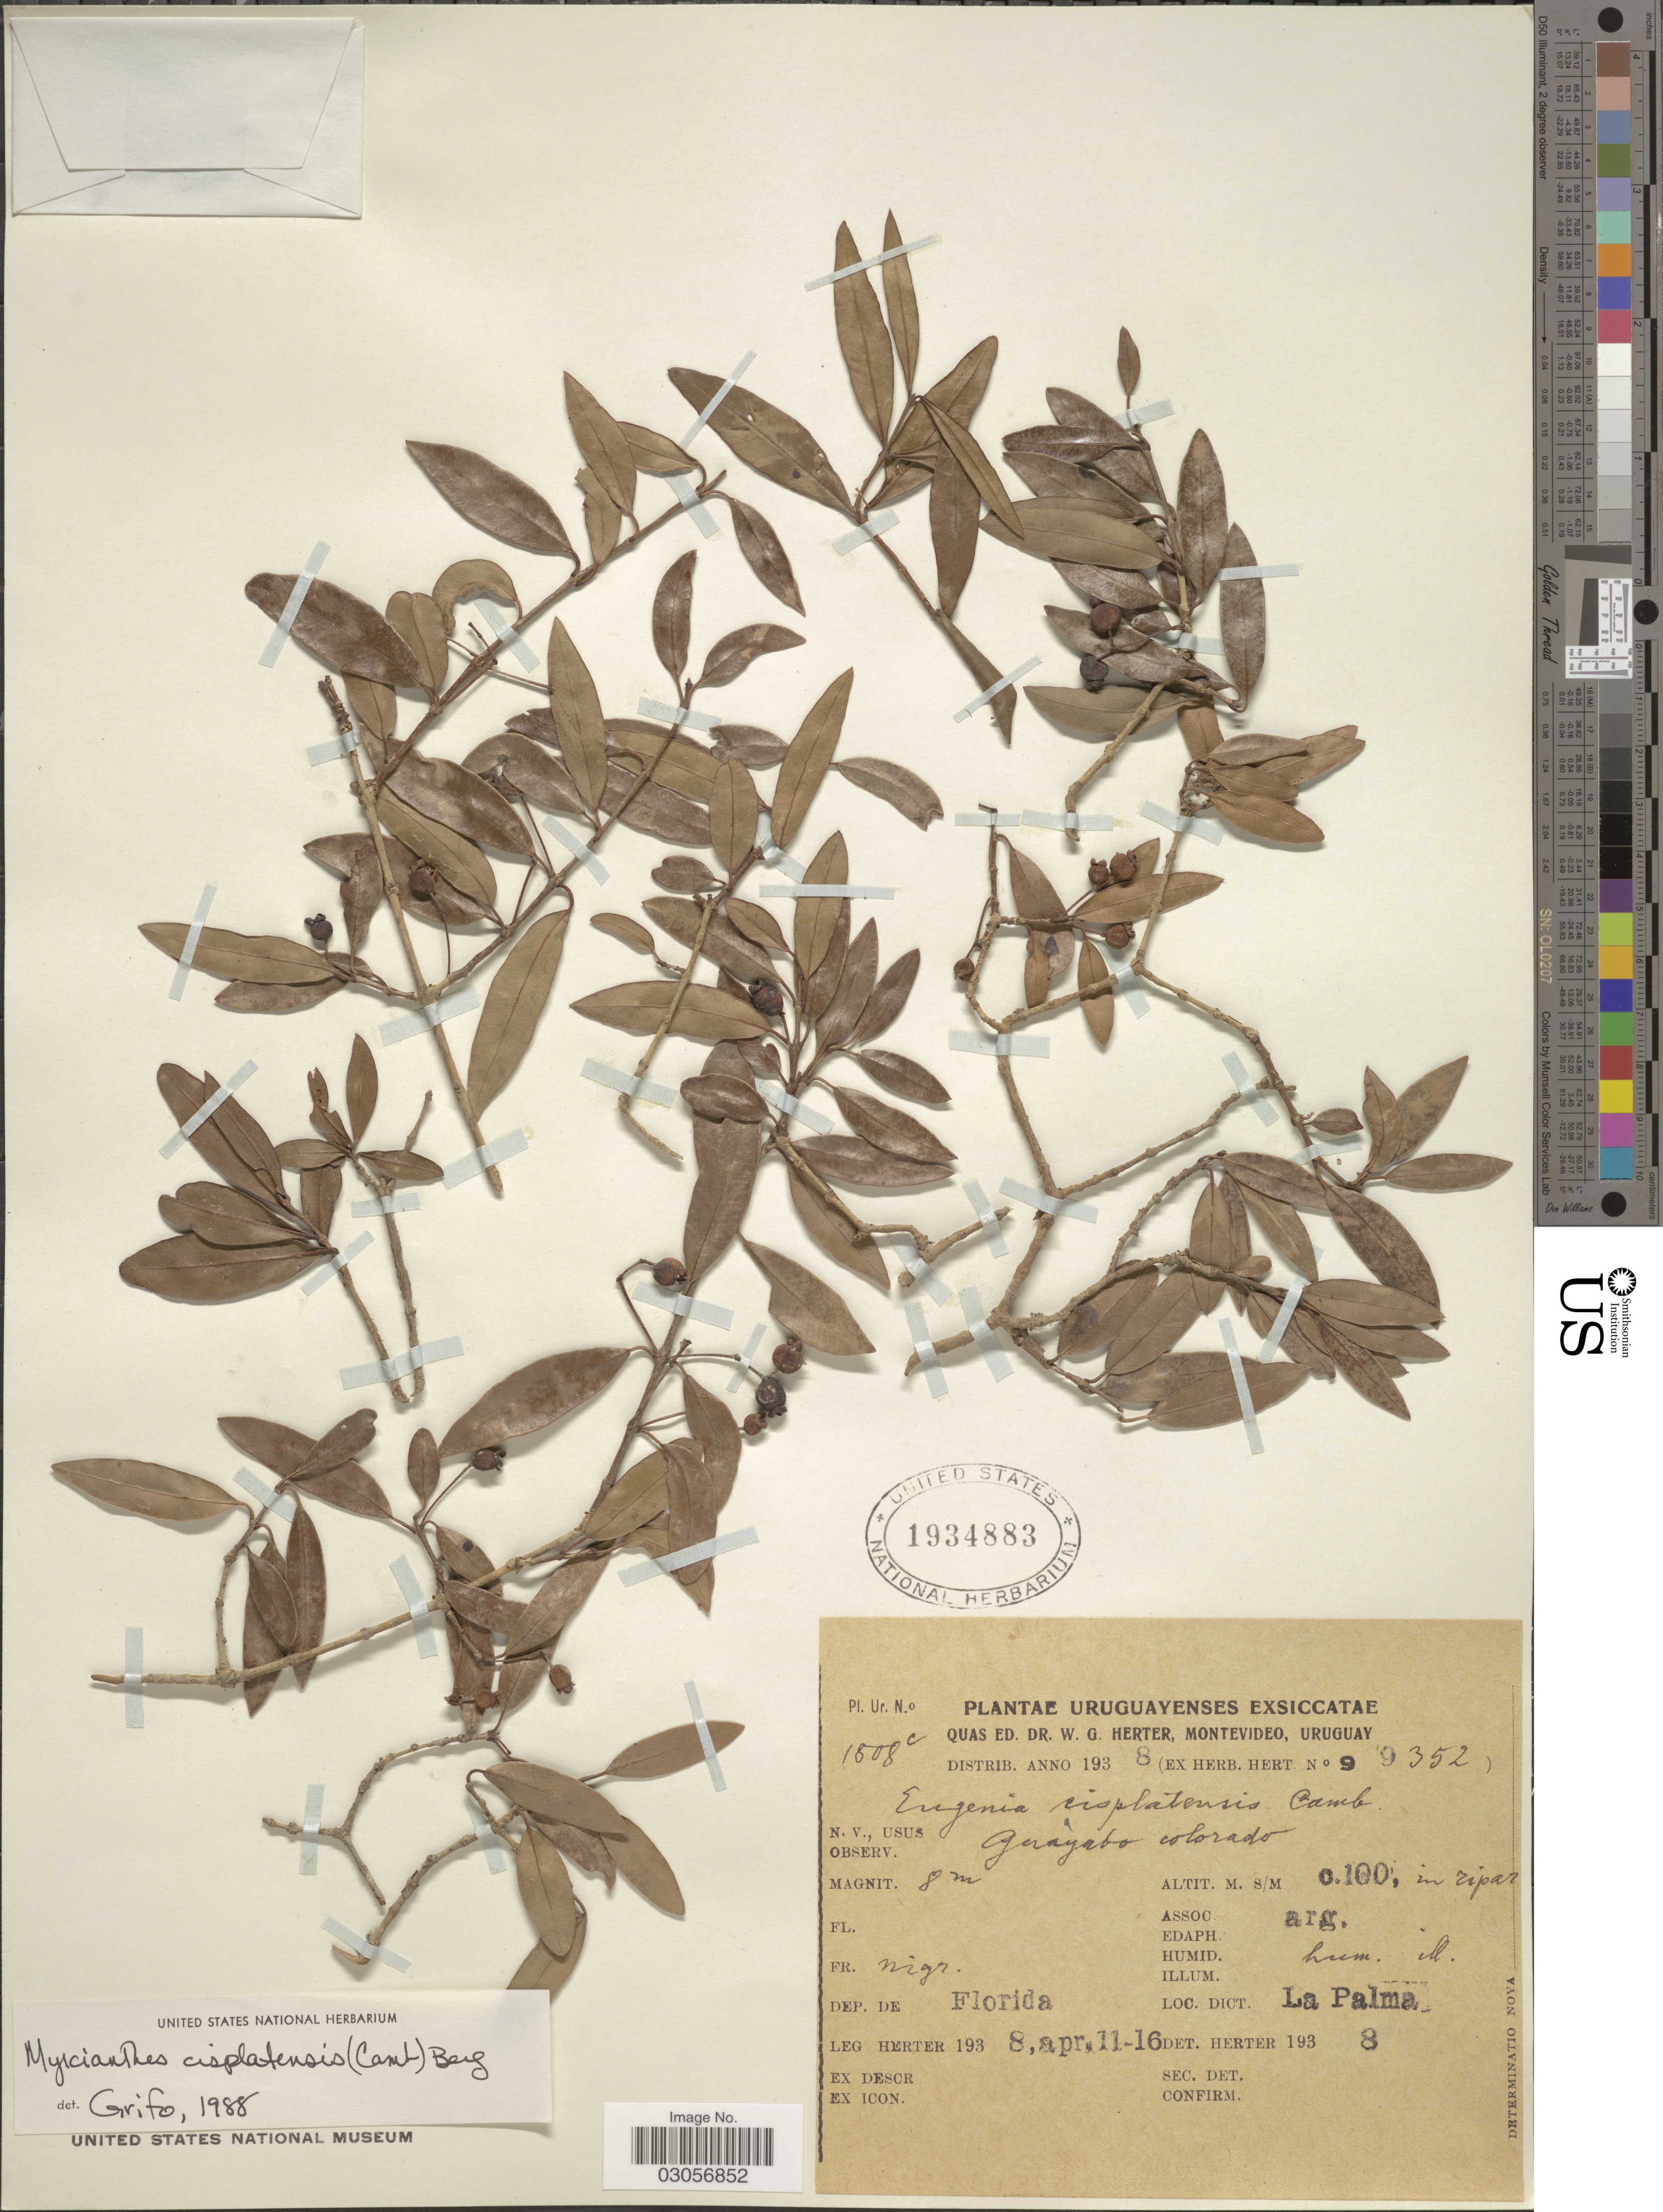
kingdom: Plantae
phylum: Tracheophyta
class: Magnoliopsida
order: Myrtales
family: Myrtaceae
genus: Myrcianthes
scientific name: Myrcianthes cisplatensis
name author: (Cambess.) O. Berg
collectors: W. G. Herter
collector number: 1808c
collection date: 1938-04-11/1938-04-16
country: Uruguay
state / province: Florida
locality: Dep. de Florida, La Palma.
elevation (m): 100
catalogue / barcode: US 1934883